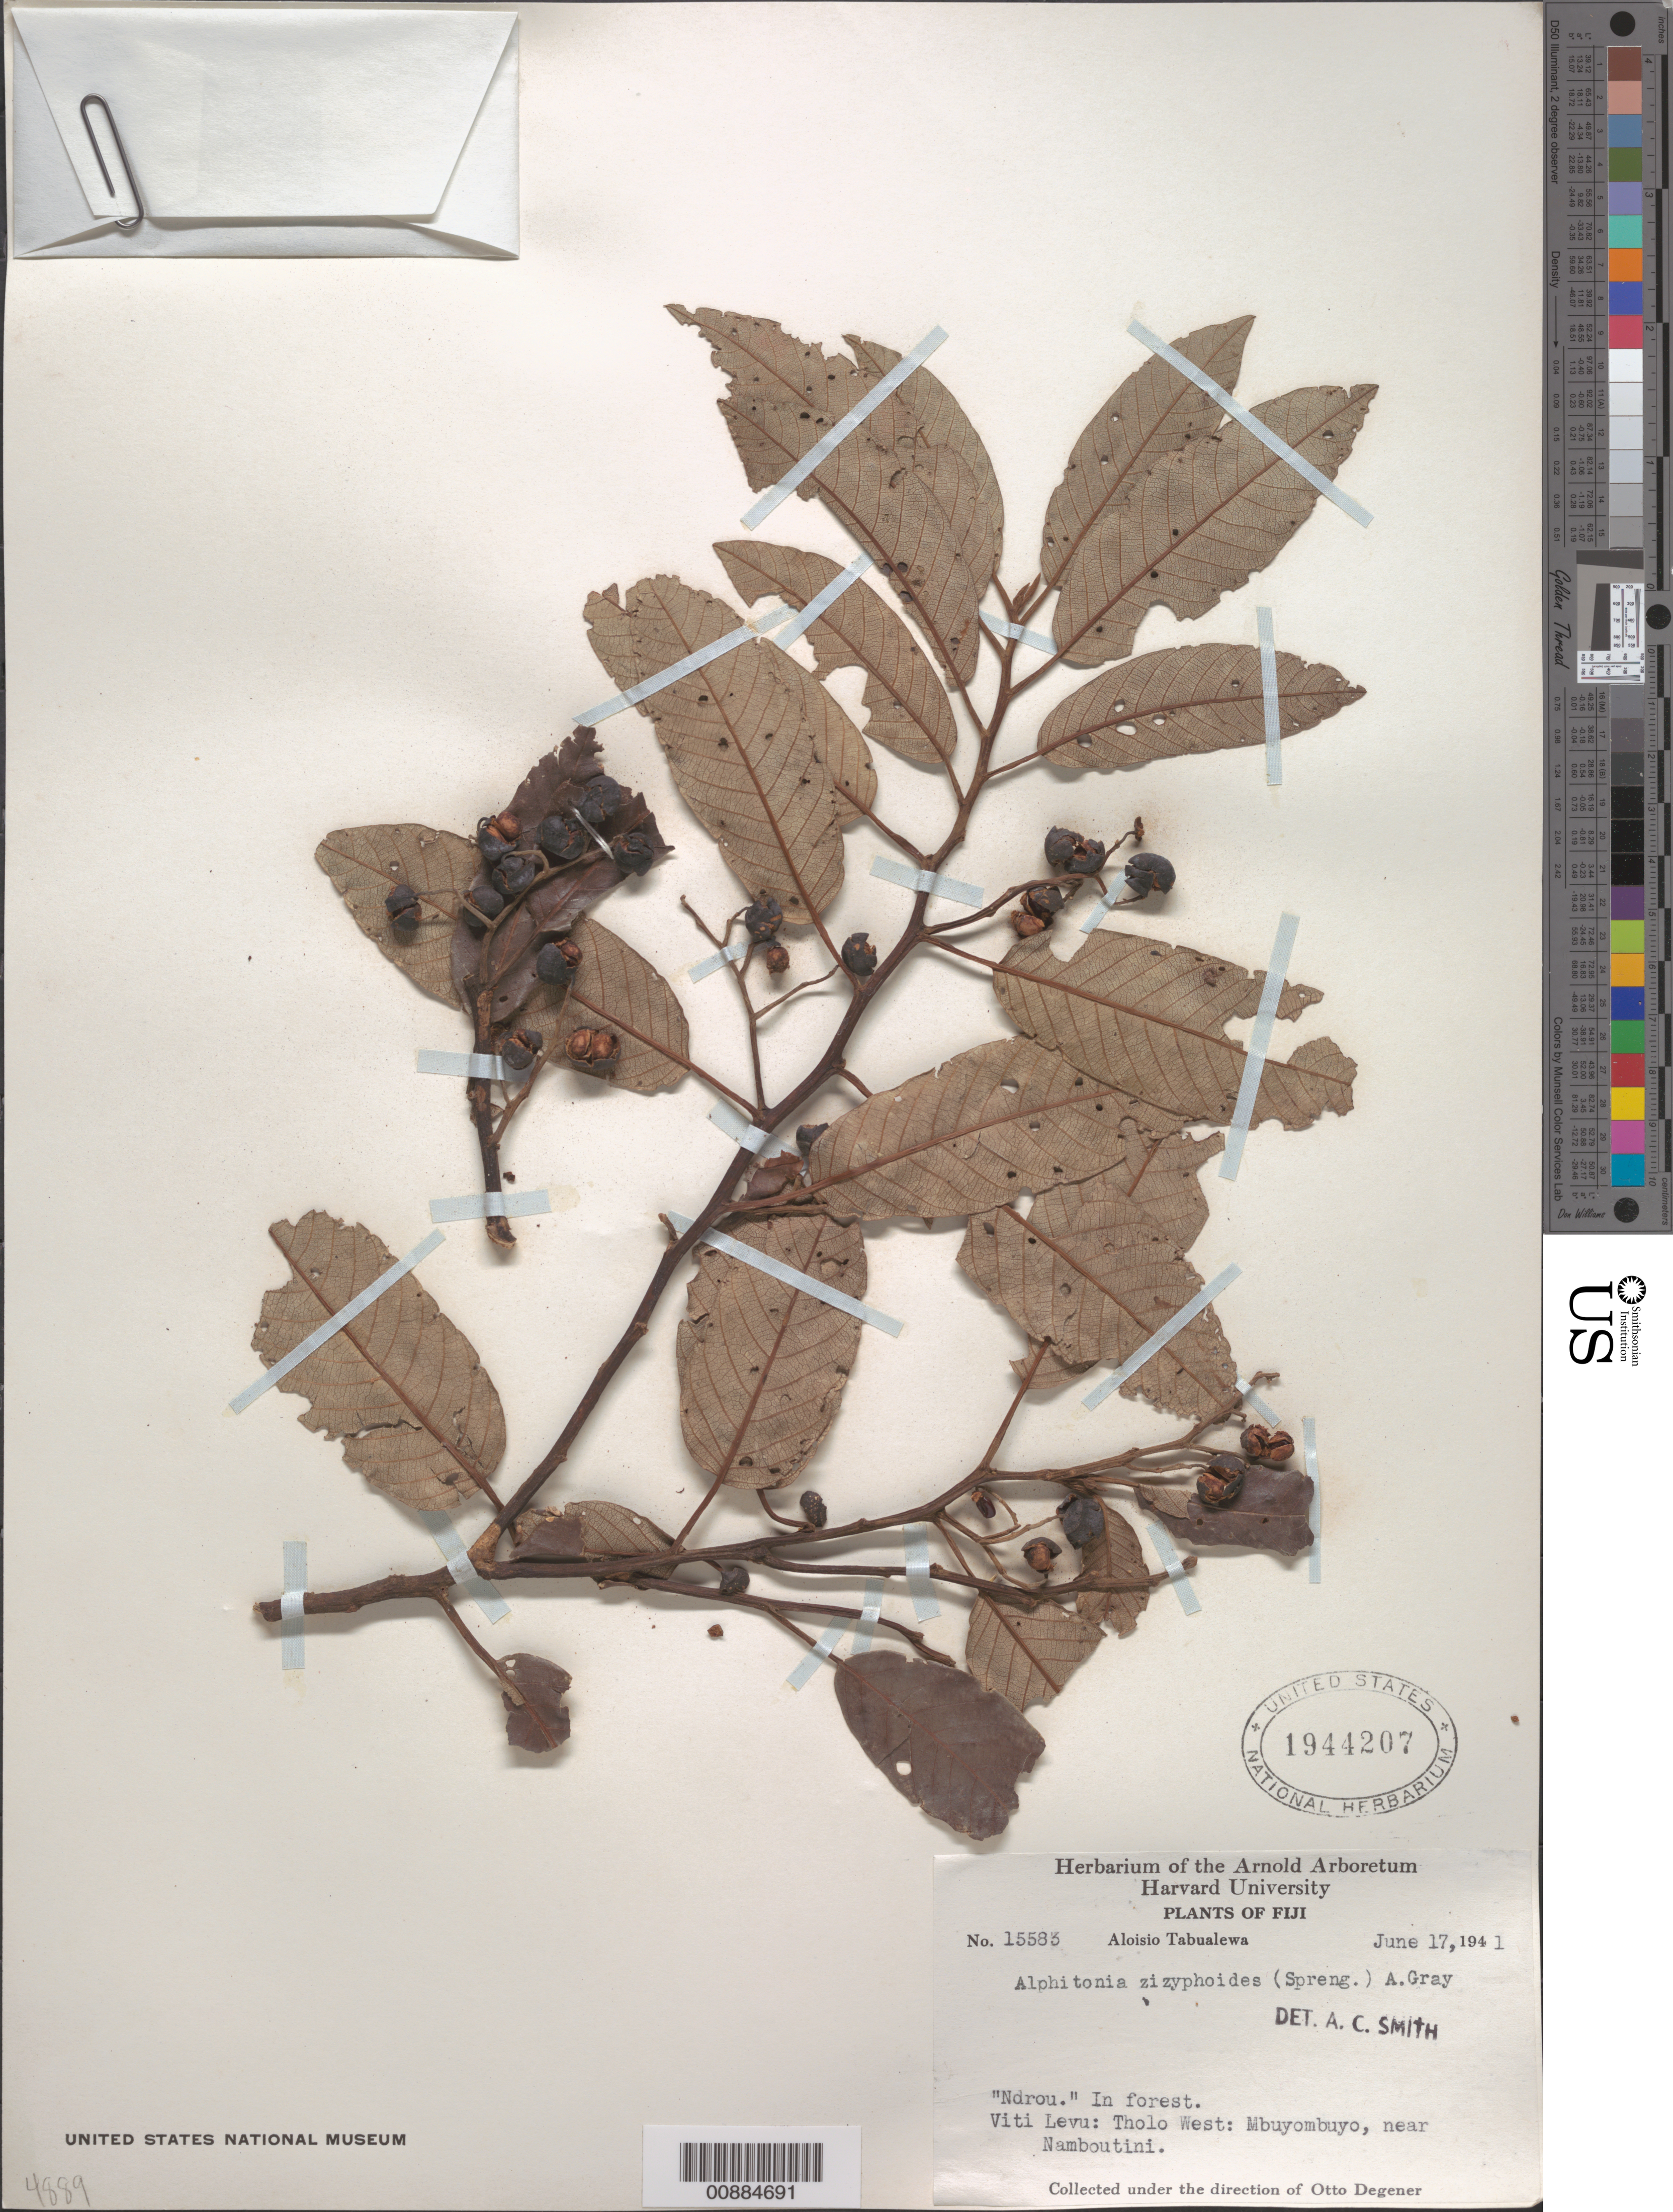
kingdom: Plantae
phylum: Tracheophyta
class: Magnoliopsida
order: Rosales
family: Rhamnaceae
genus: Alphitonia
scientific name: Alphitonia zizyphoides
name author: (Sol. ex Spreng.) A. Gray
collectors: A. Tabualewa & O. Degener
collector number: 15583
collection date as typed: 17 Jun 1941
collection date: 1941-06-17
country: Fiji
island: Viti Levu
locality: Tholo West; Mbuyombuyo, near Namboutini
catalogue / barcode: US 1944207